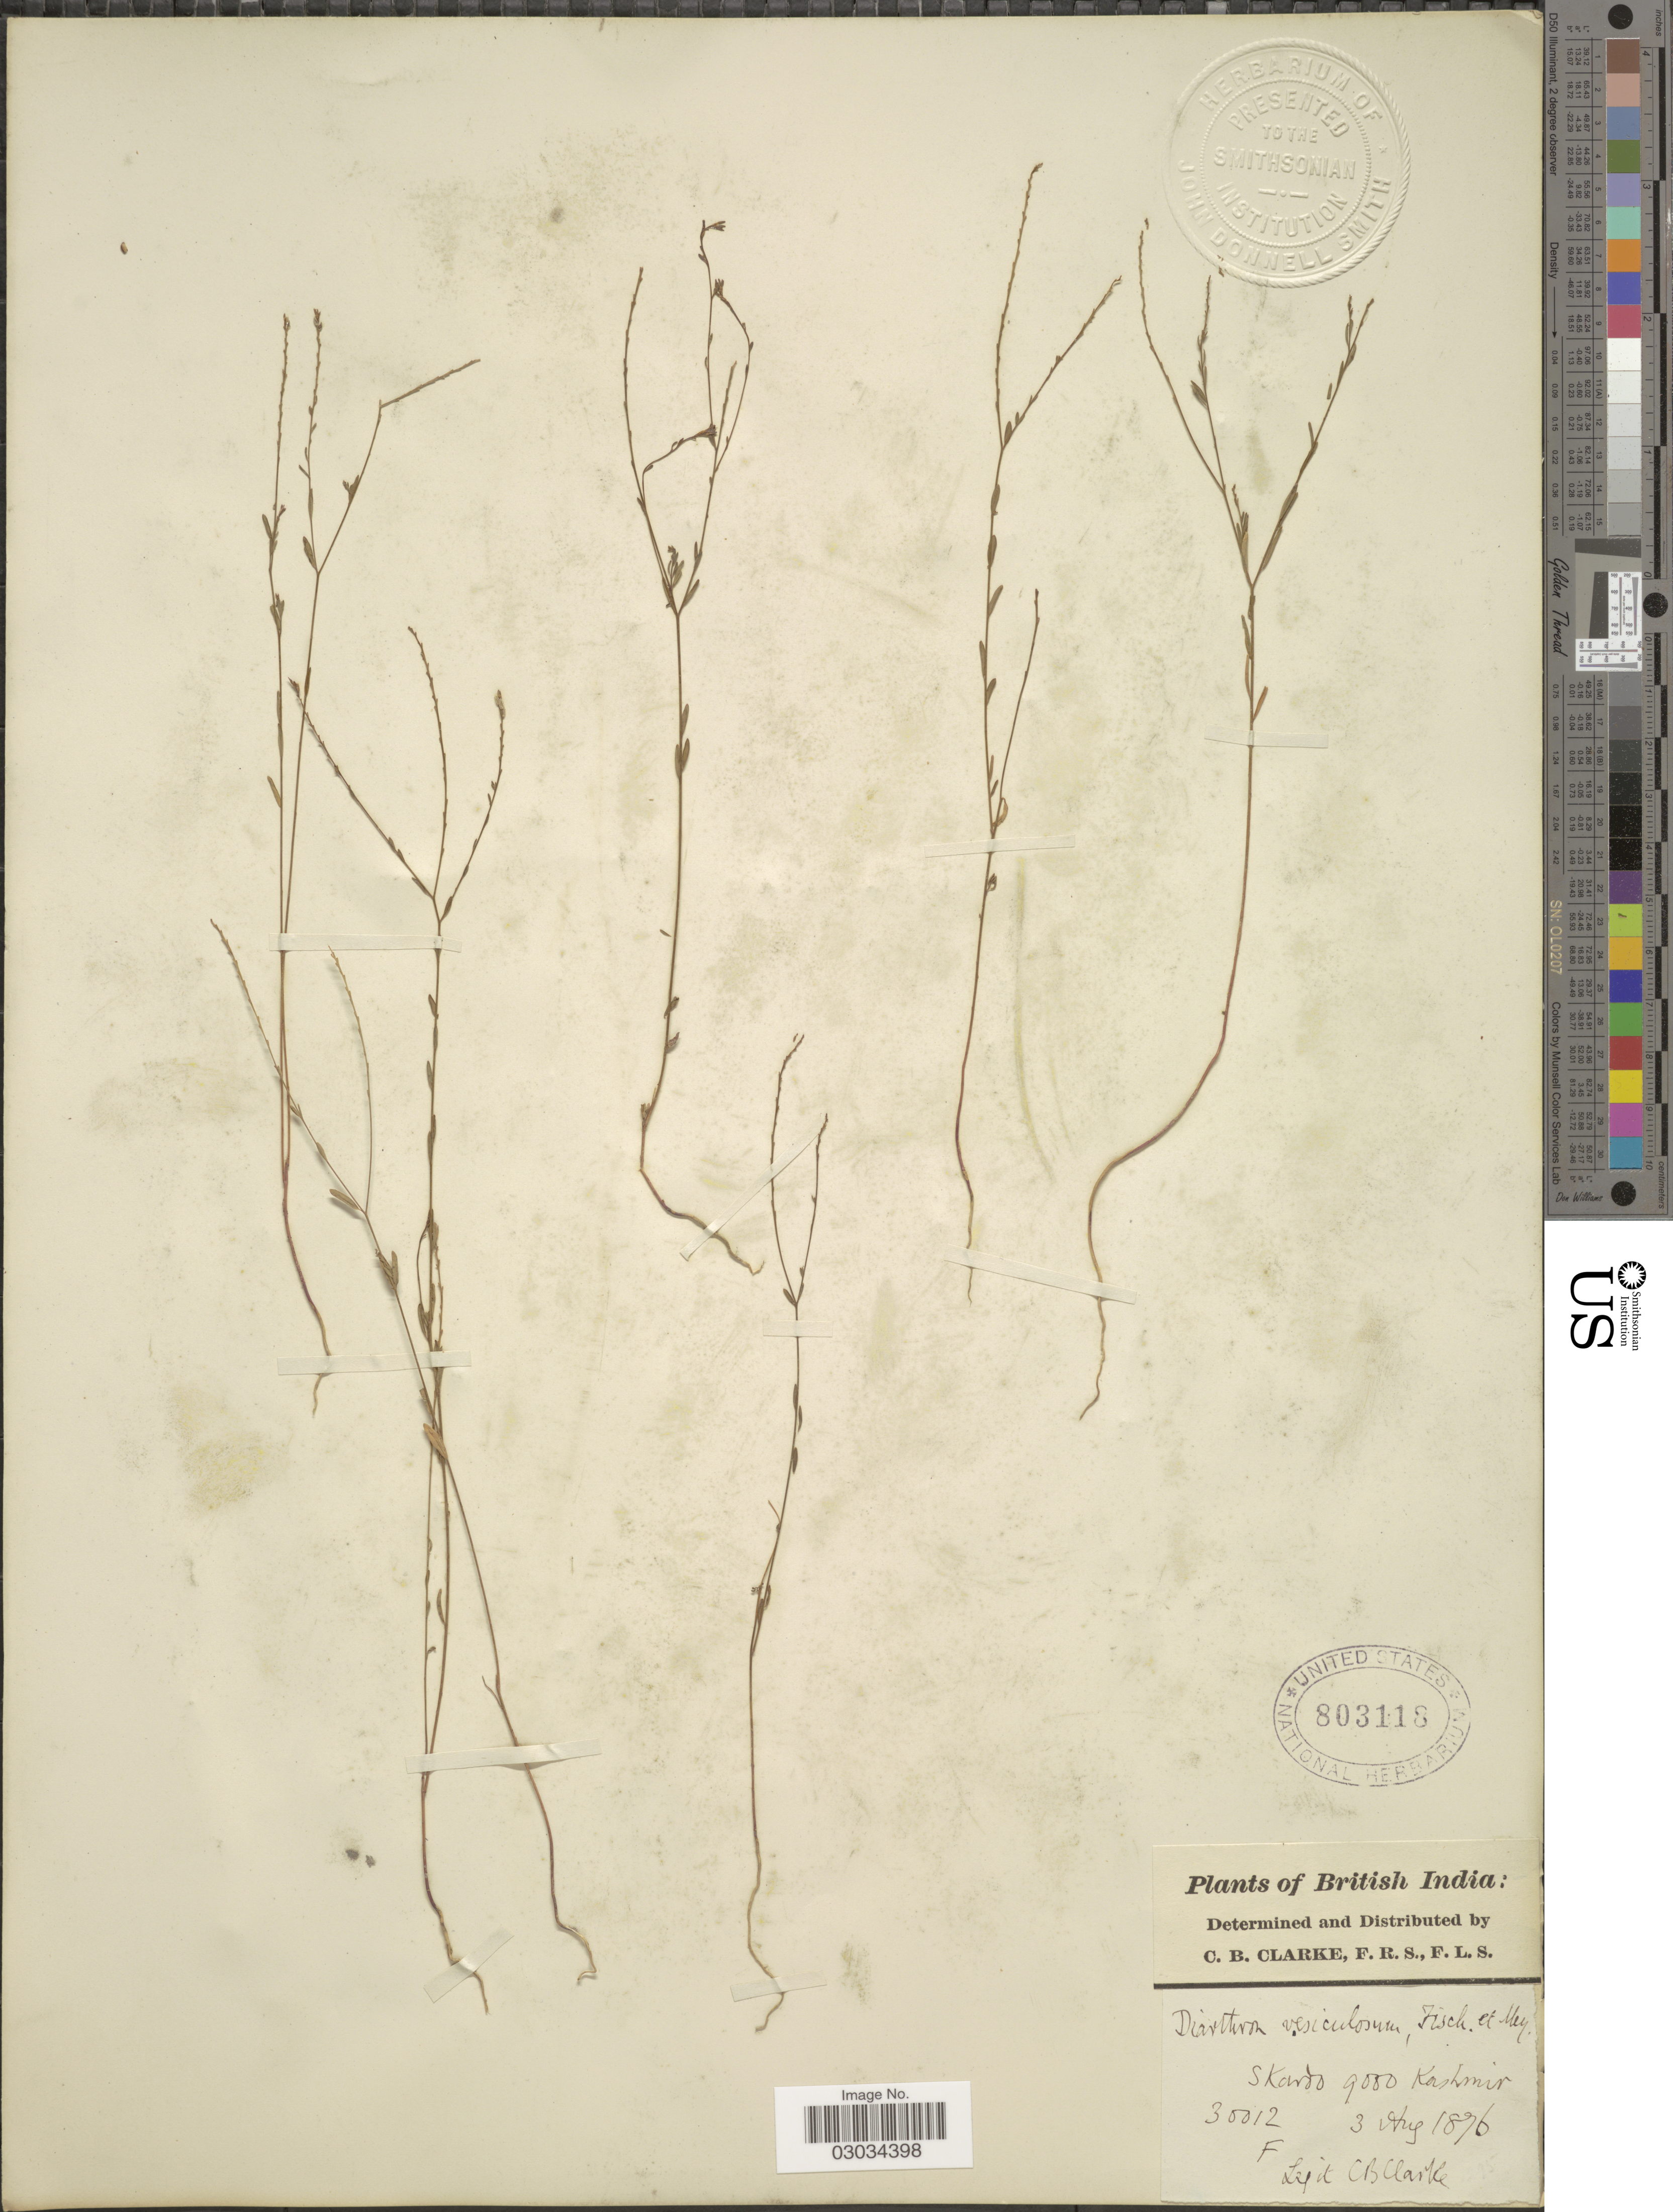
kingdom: Plantae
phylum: Tracheophyta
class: Magnoliopsida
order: Malvales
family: Thymelaeaceae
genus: Diarthron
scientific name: Diarthron vesiculosum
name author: (Fisch. & C.A. Mey. ex Kar. & Kir.) C.A. Mey.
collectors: C. B. Clarke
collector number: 30012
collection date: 1896-08-03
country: Pakistan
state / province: Gilgit-Baltistan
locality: British India. Skardo. Kashmir.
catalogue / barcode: US 803118